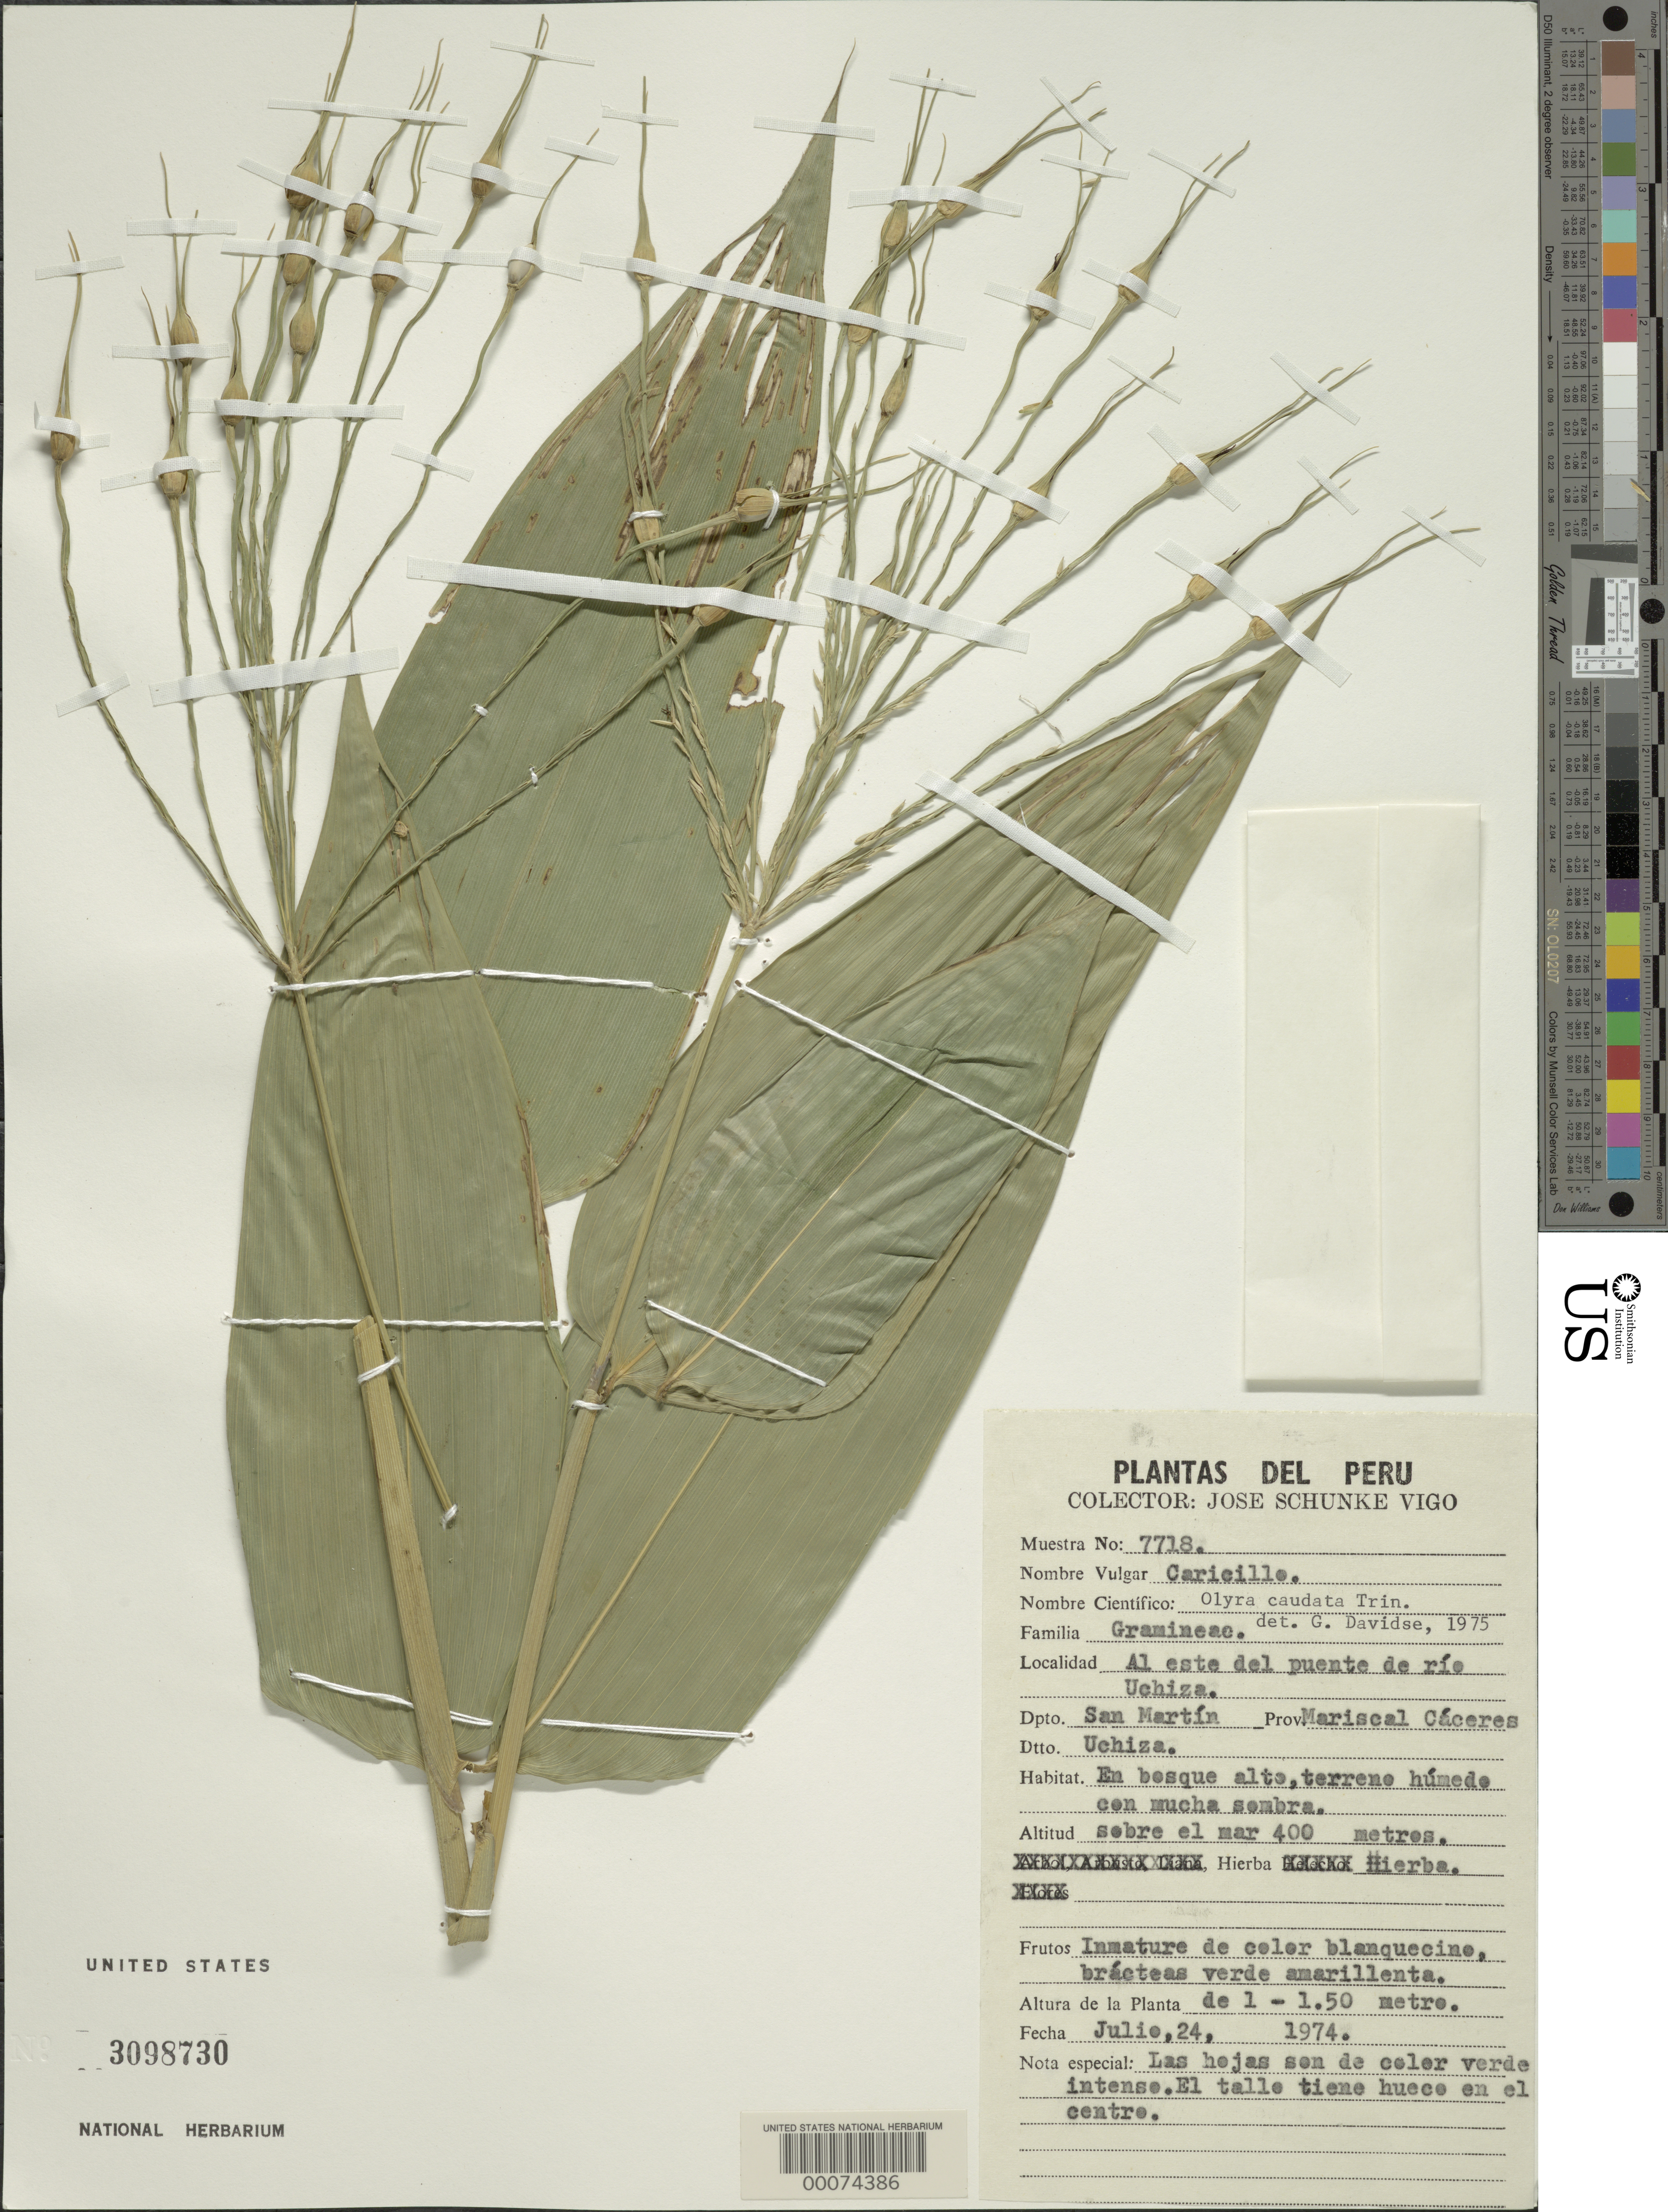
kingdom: Plantae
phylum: Tracheophyta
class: Liliopsida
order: Poales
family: Poaceae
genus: Olyra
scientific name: Olyra caudata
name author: Trin.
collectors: J. Schunke Vigo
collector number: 7718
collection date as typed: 24 Jul 1974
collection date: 1974-07-24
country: Peru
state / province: San Martín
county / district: Mariscal Cáceres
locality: Uchiza district, e of rio uchiza bridge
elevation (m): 400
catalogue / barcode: US 3098730